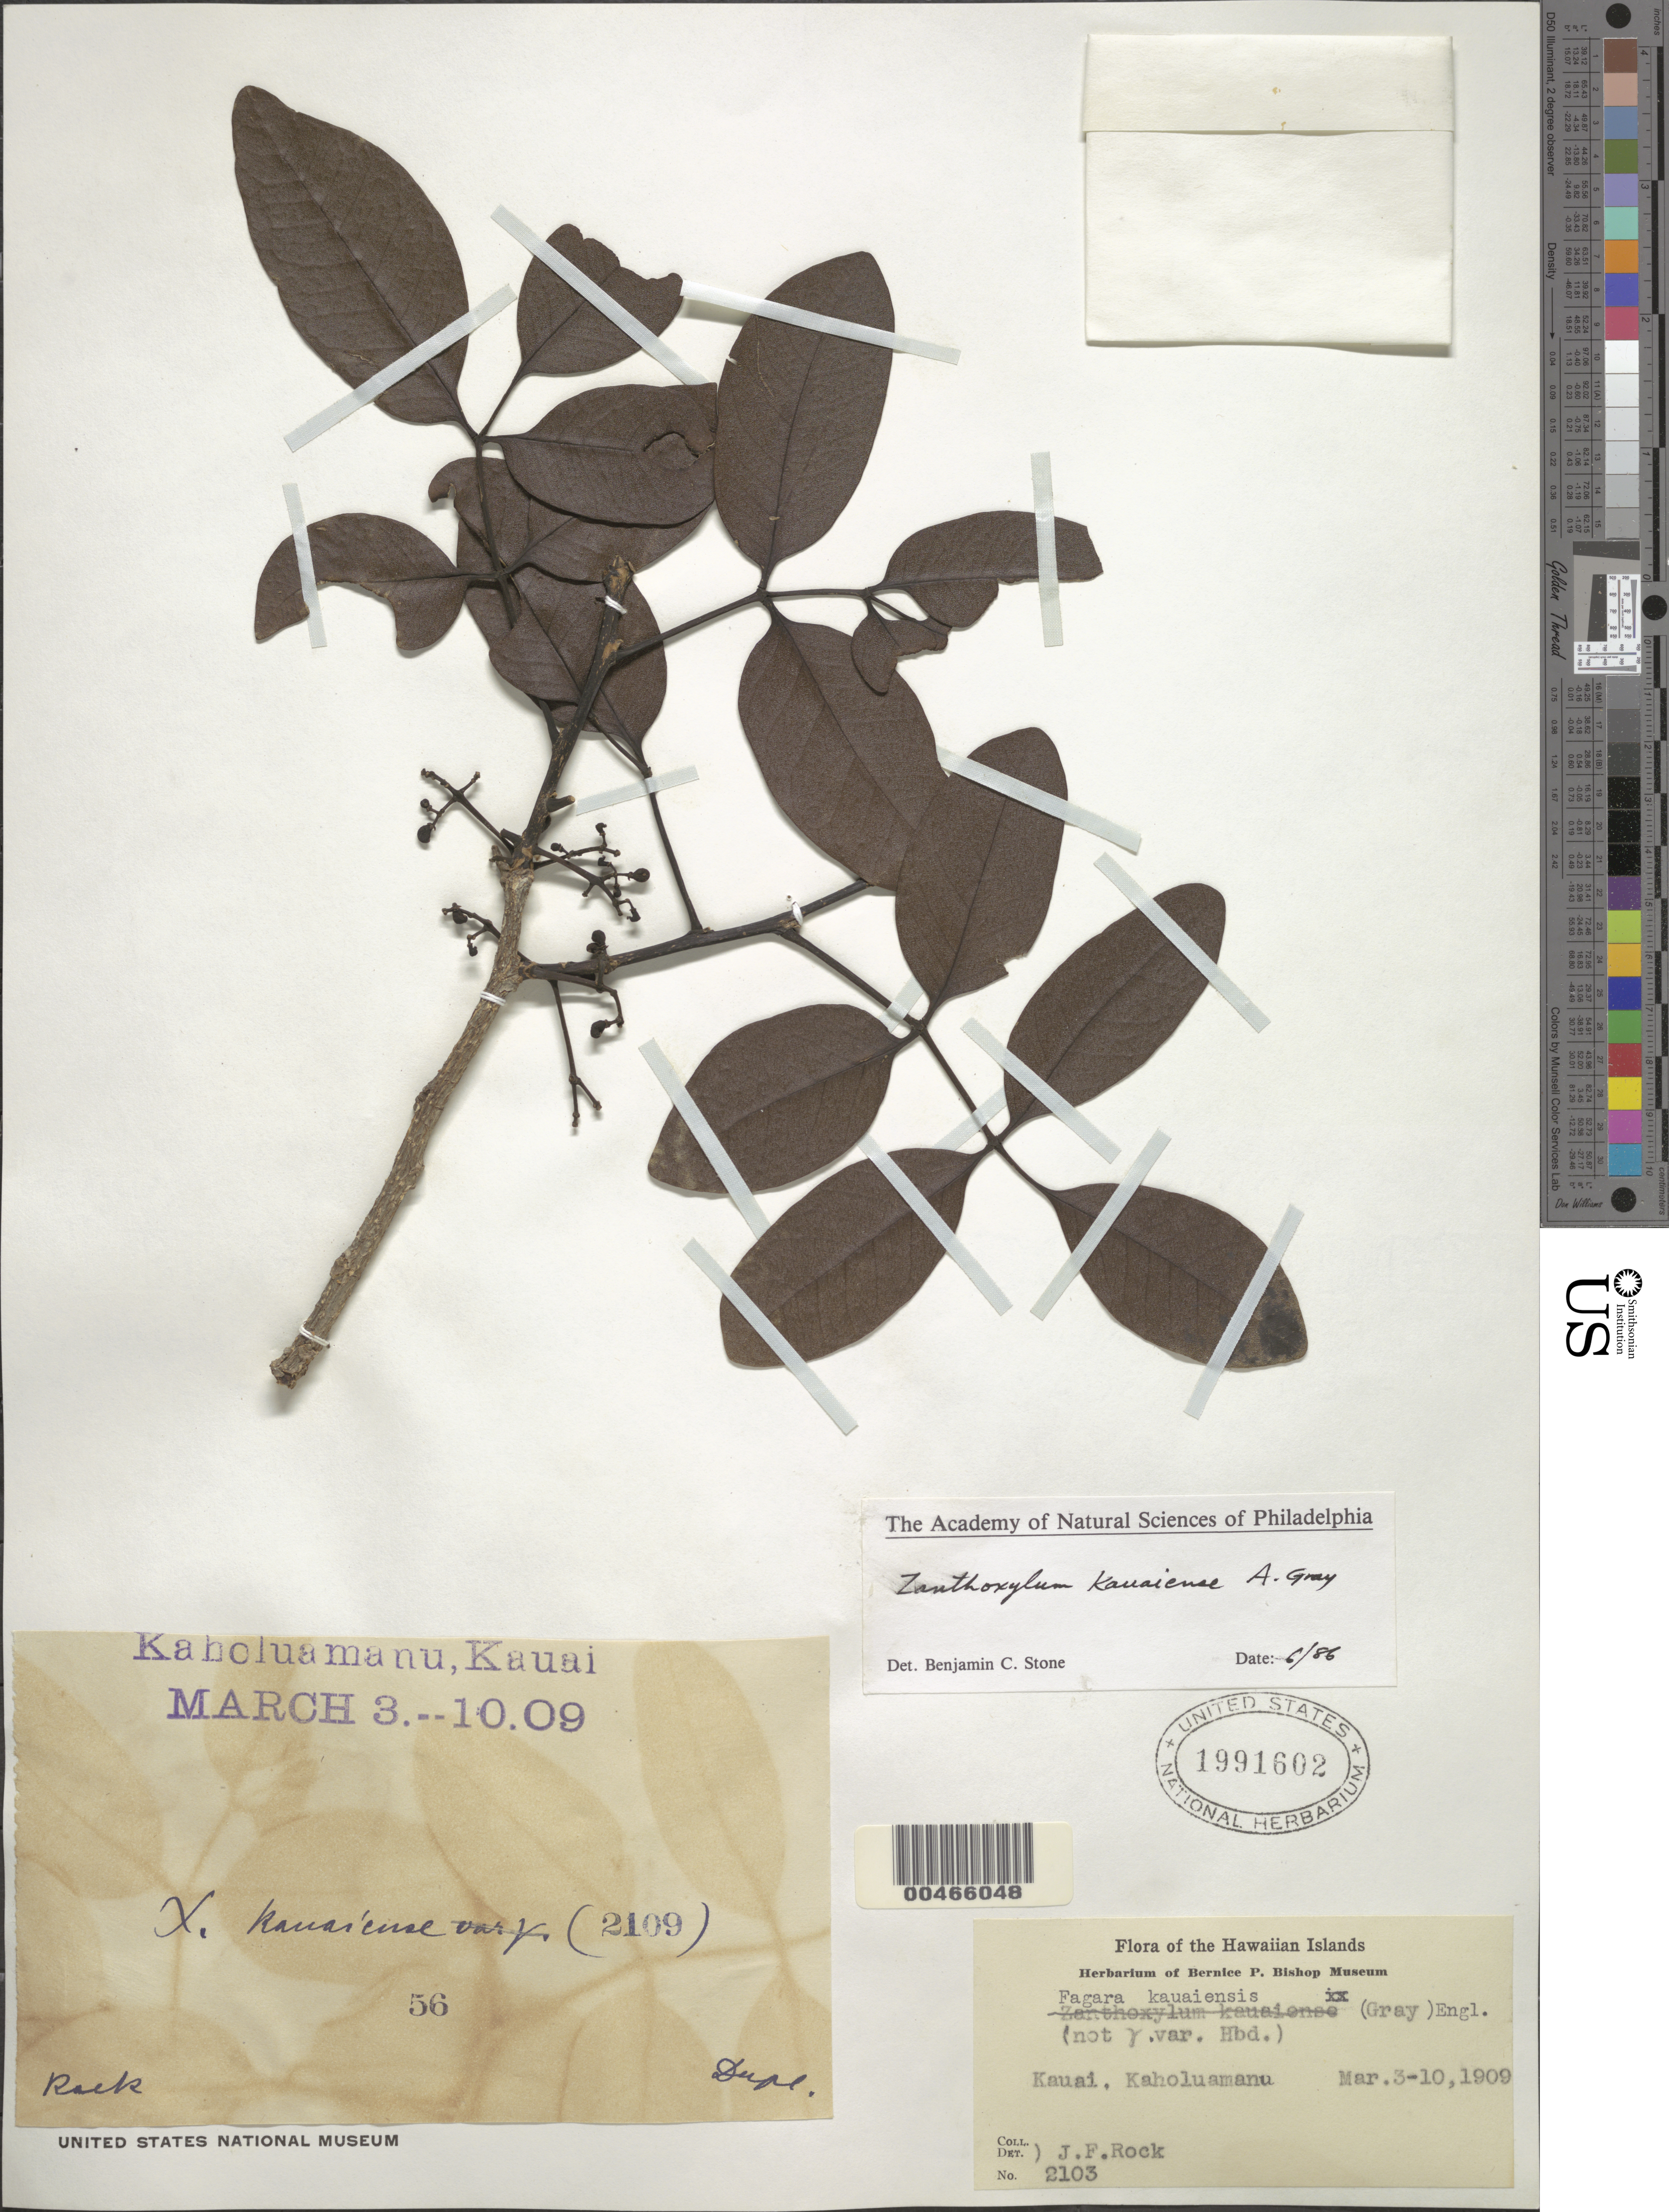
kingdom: Plantae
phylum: Tracheophyta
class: Magnoliopsida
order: Sapindales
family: Rutaceae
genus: Zanthoxylum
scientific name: Zanthoxylum kauaense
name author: A. Gray in Wilkes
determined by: Stone, Benjamin C.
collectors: J. F. Rock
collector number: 2103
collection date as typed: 3 Mar 1909 to 10 Mar 1909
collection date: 1909-03-03/1909-03-10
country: United States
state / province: Hawaii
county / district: Kauai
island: Kaua'i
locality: Kaholuamanu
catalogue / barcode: US 1991602